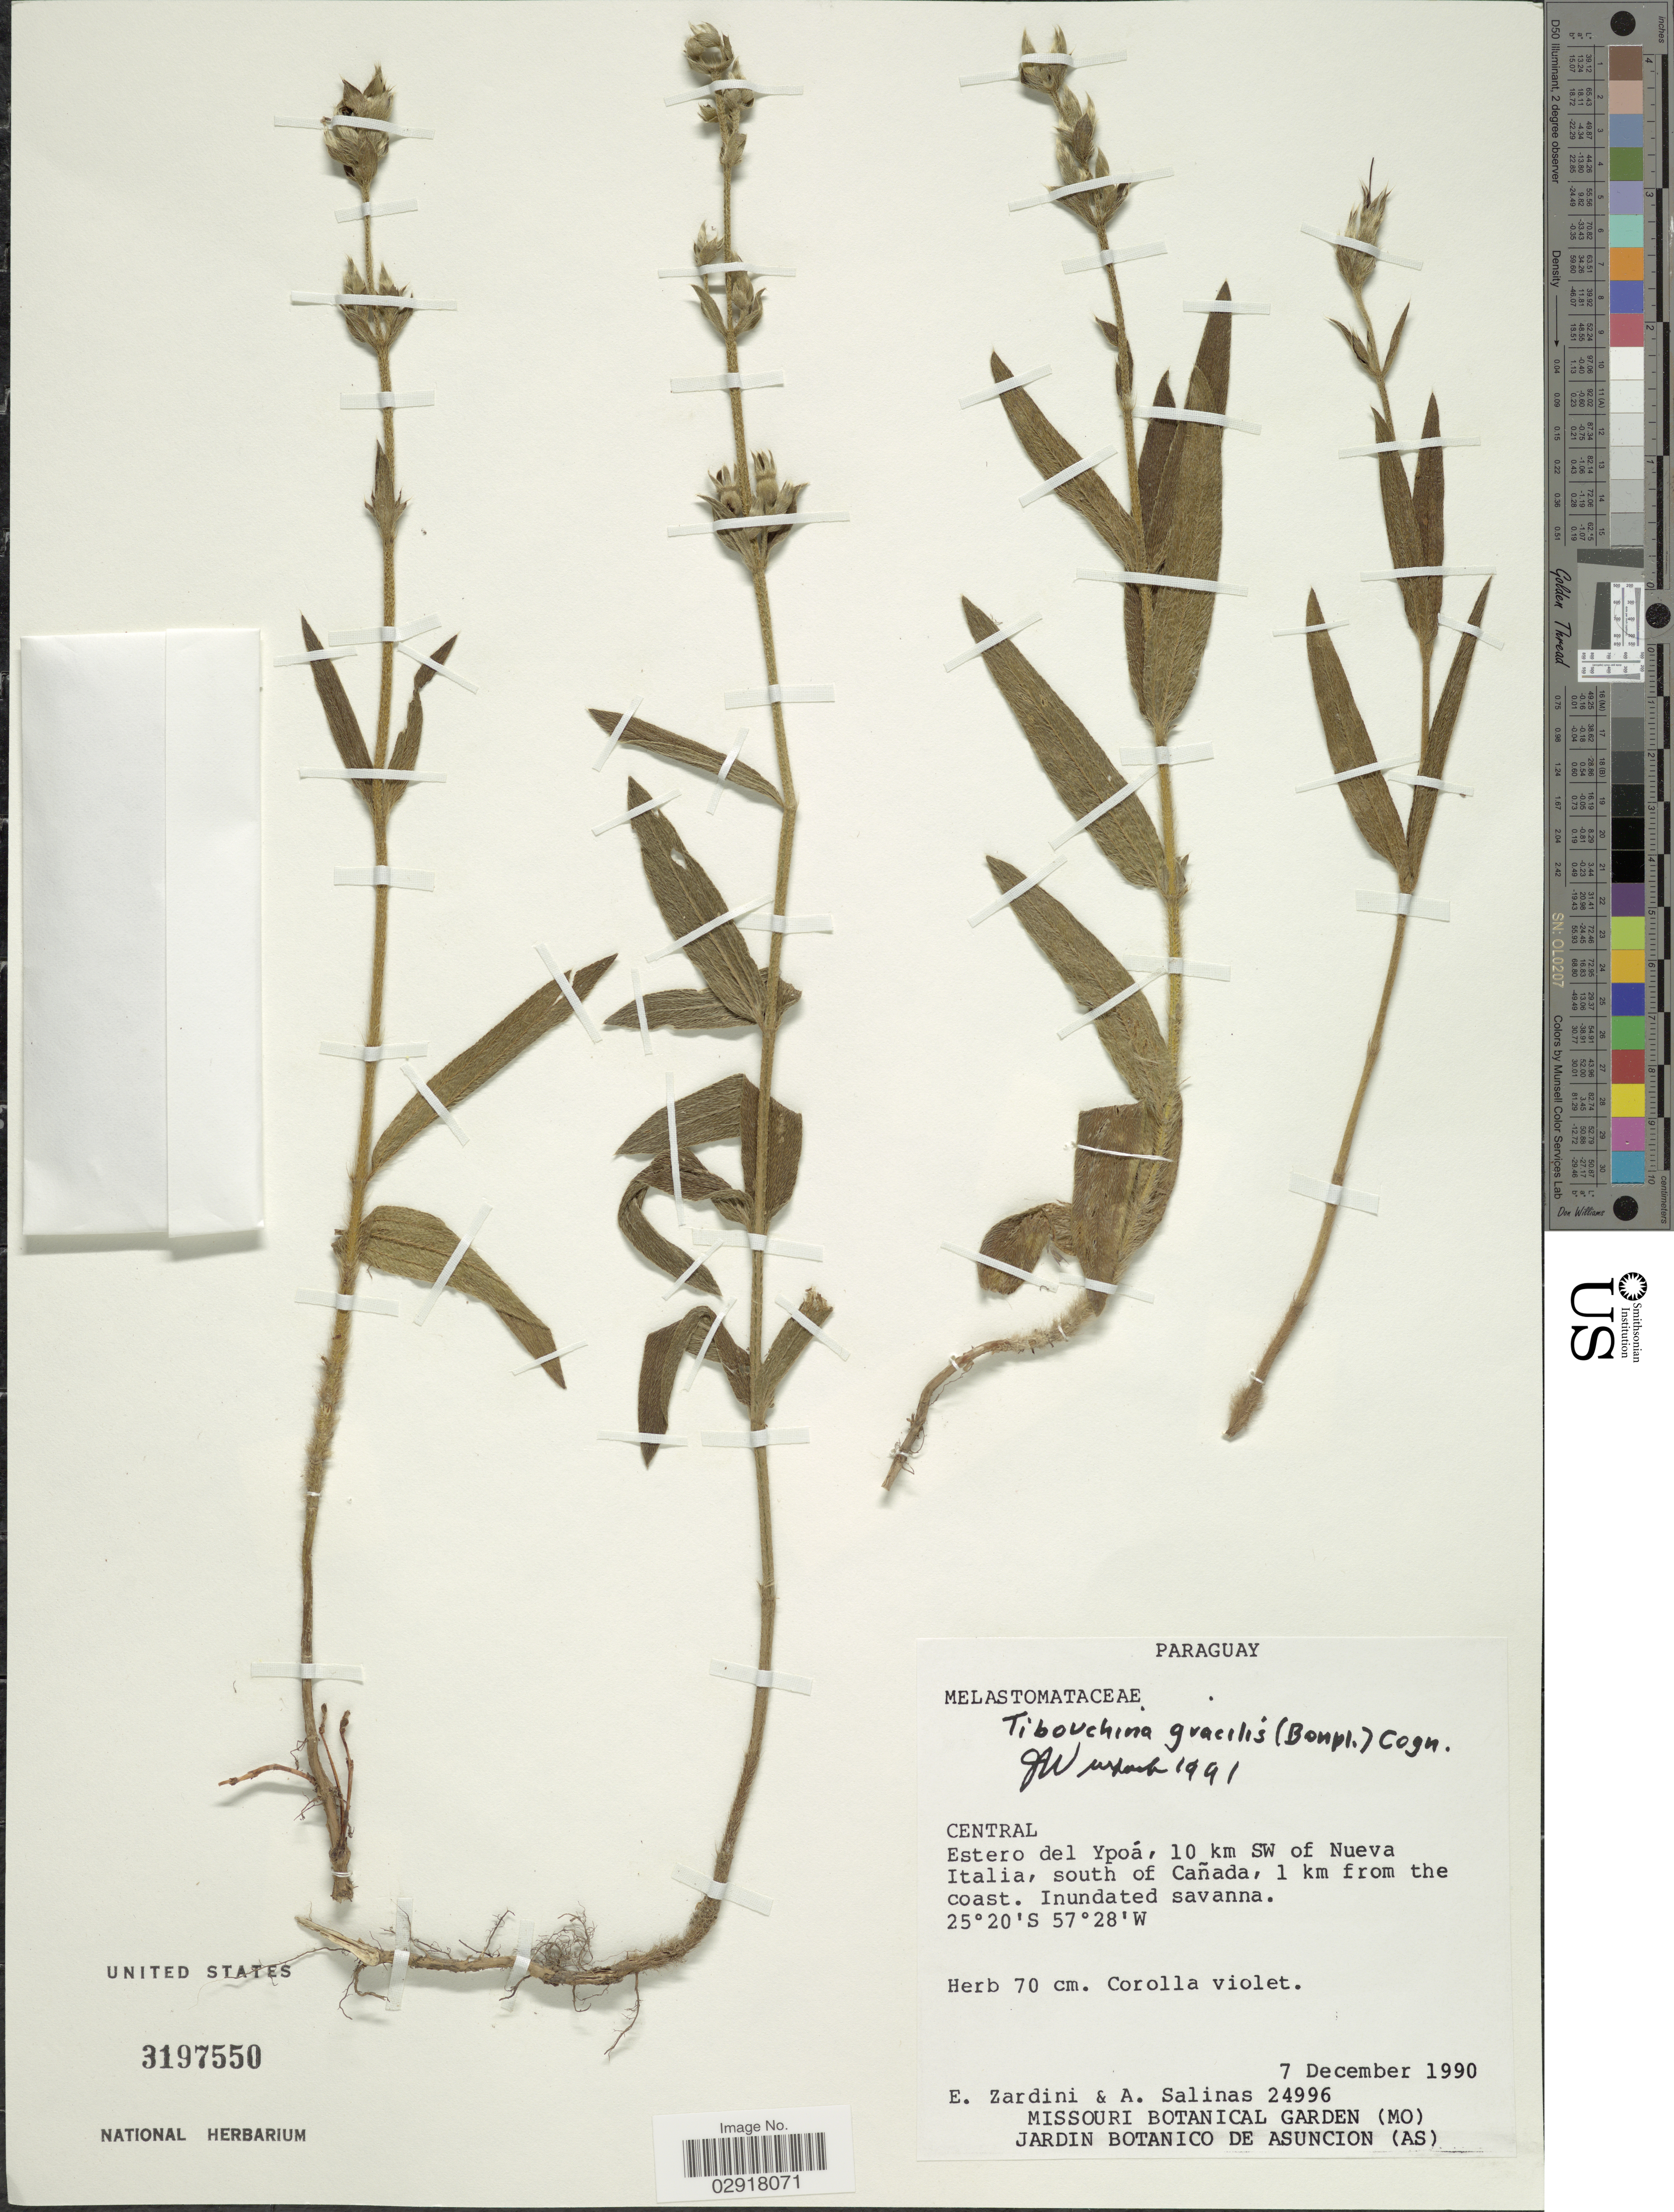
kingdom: Plantae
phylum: Tracheophyta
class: Magnoliopsida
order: Myrtales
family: Melastomataceae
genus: Chaetogastra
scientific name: Chaetogastra gracilis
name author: (Bonpl.) DC.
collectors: E. Zardini & A. Salinas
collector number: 24996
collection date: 1990-12-07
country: Paraguay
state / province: Central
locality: Estero del Ypoá, 10 km SW of Nuevo Italia, south of Cañada, 1 km from the coast.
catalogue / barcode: US 3197550